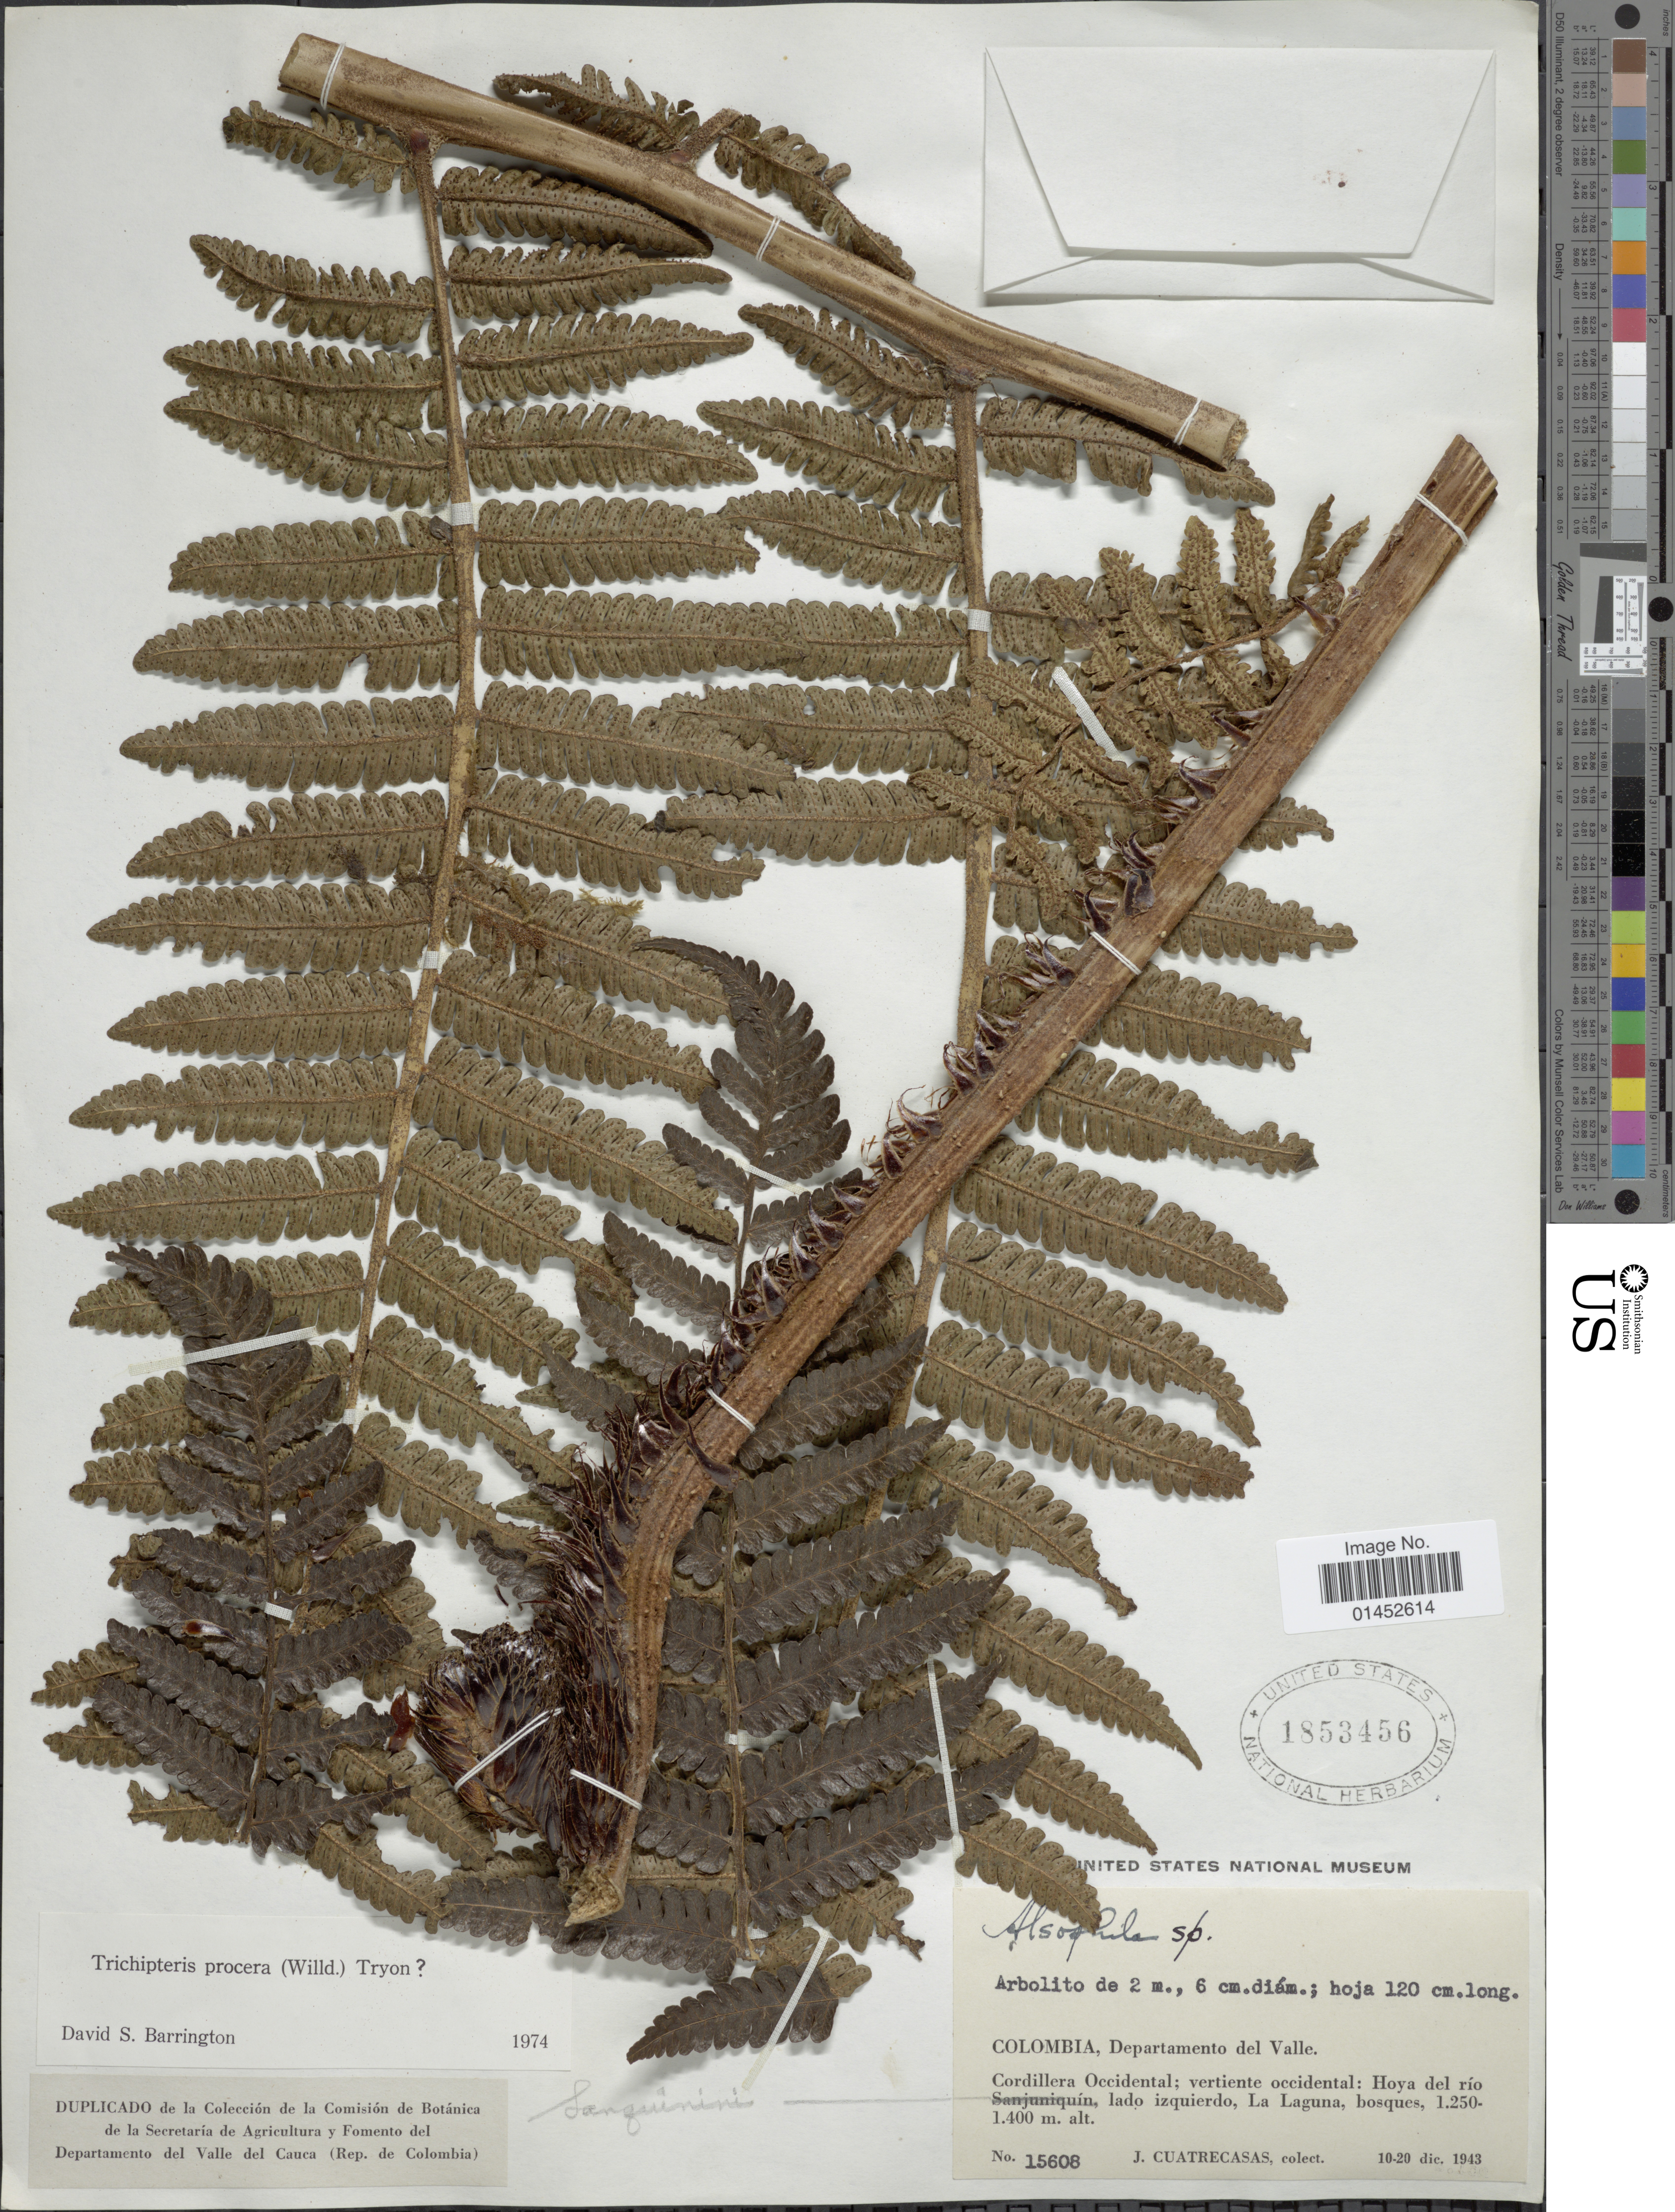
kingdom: Plantae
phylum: Tracheophyta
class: Polypodiopsida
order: Cyatheales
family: Cyatheaceae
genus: Cyathea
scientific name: Cyathea pungens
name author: (Willd.) Domin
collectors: J. Cuatrecasas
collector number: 15608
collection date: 1943-12-10/1943-12-20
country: Colombia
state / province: Valle del Cauca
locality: Departmento del Valle, Cordillera Occidental; vertiente occidental: Hoya del río Sanjuniquin, lado izquierdo, la Laguna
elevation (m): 1250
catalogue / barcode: US 1853456